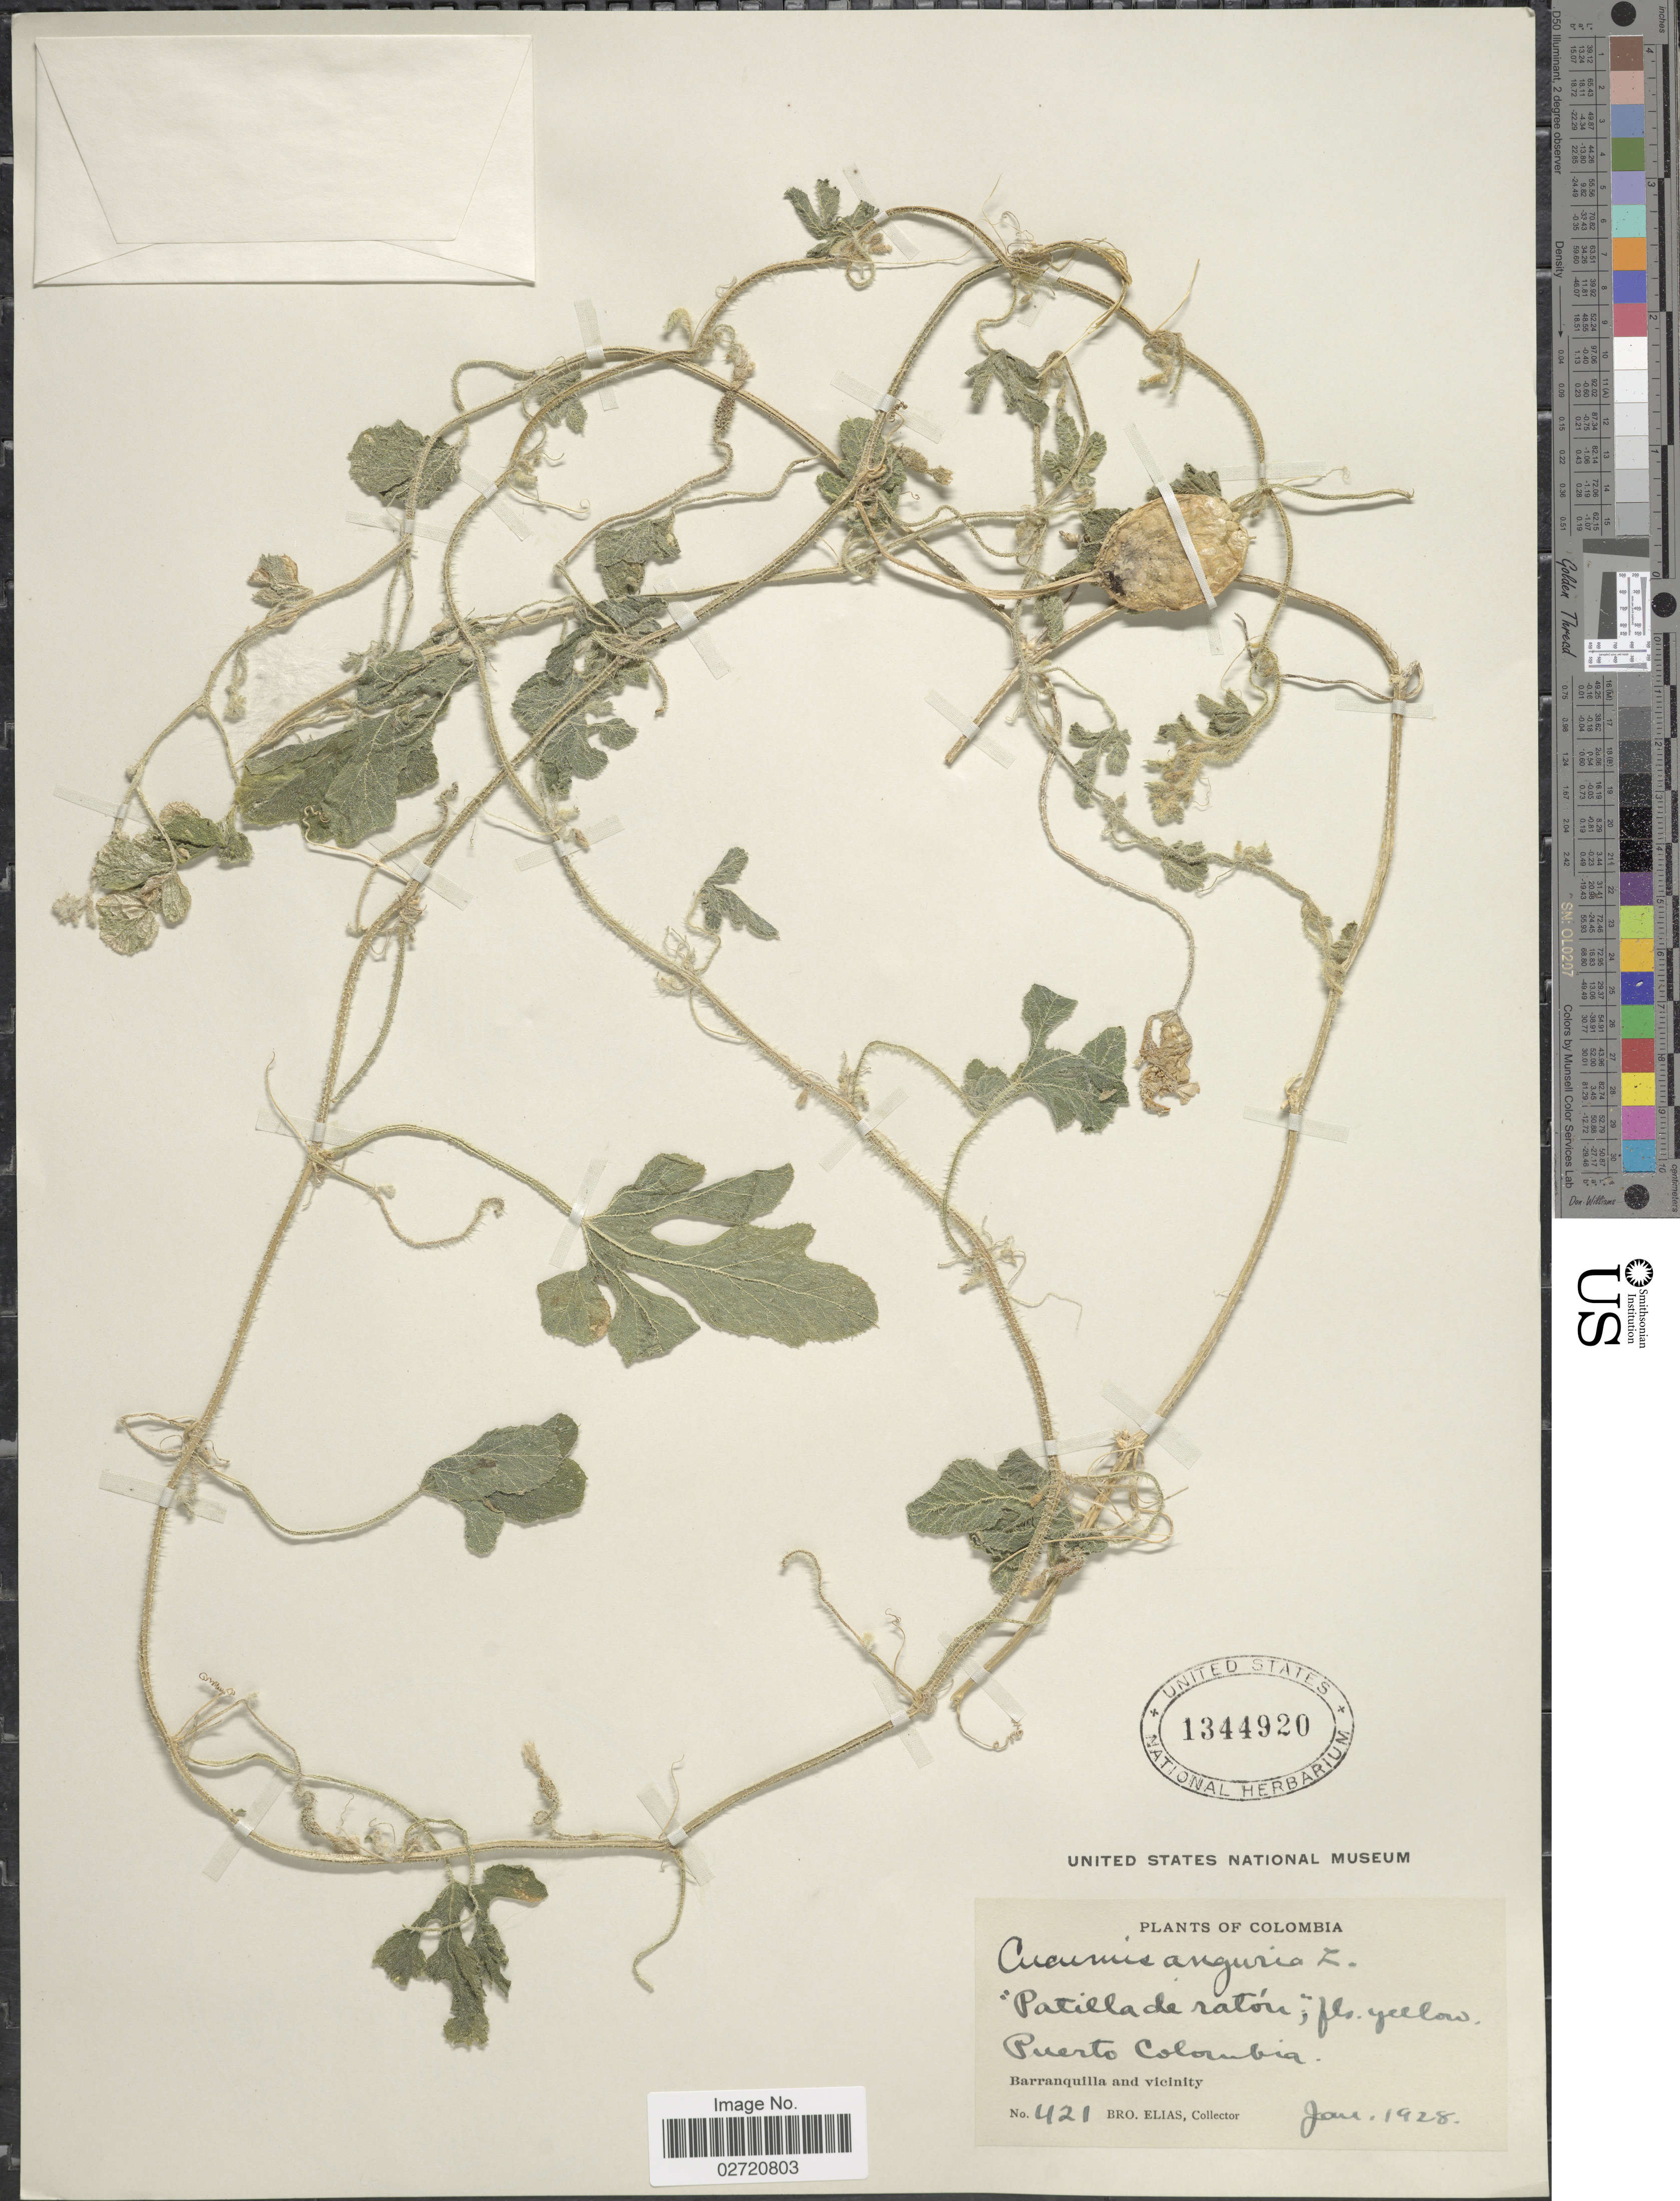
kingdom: Plantae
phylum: Tracheophyta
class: Magnoliopsida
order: Cucurbitales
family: Cucurbitaceae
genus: Cucumis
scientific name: Cucumis anguria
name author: L.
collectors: Bro. Elias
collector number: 421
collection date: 1928-01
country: Colombia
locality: Puerto Colombia. Barranquilla and vicinity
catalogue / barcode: US 1344920